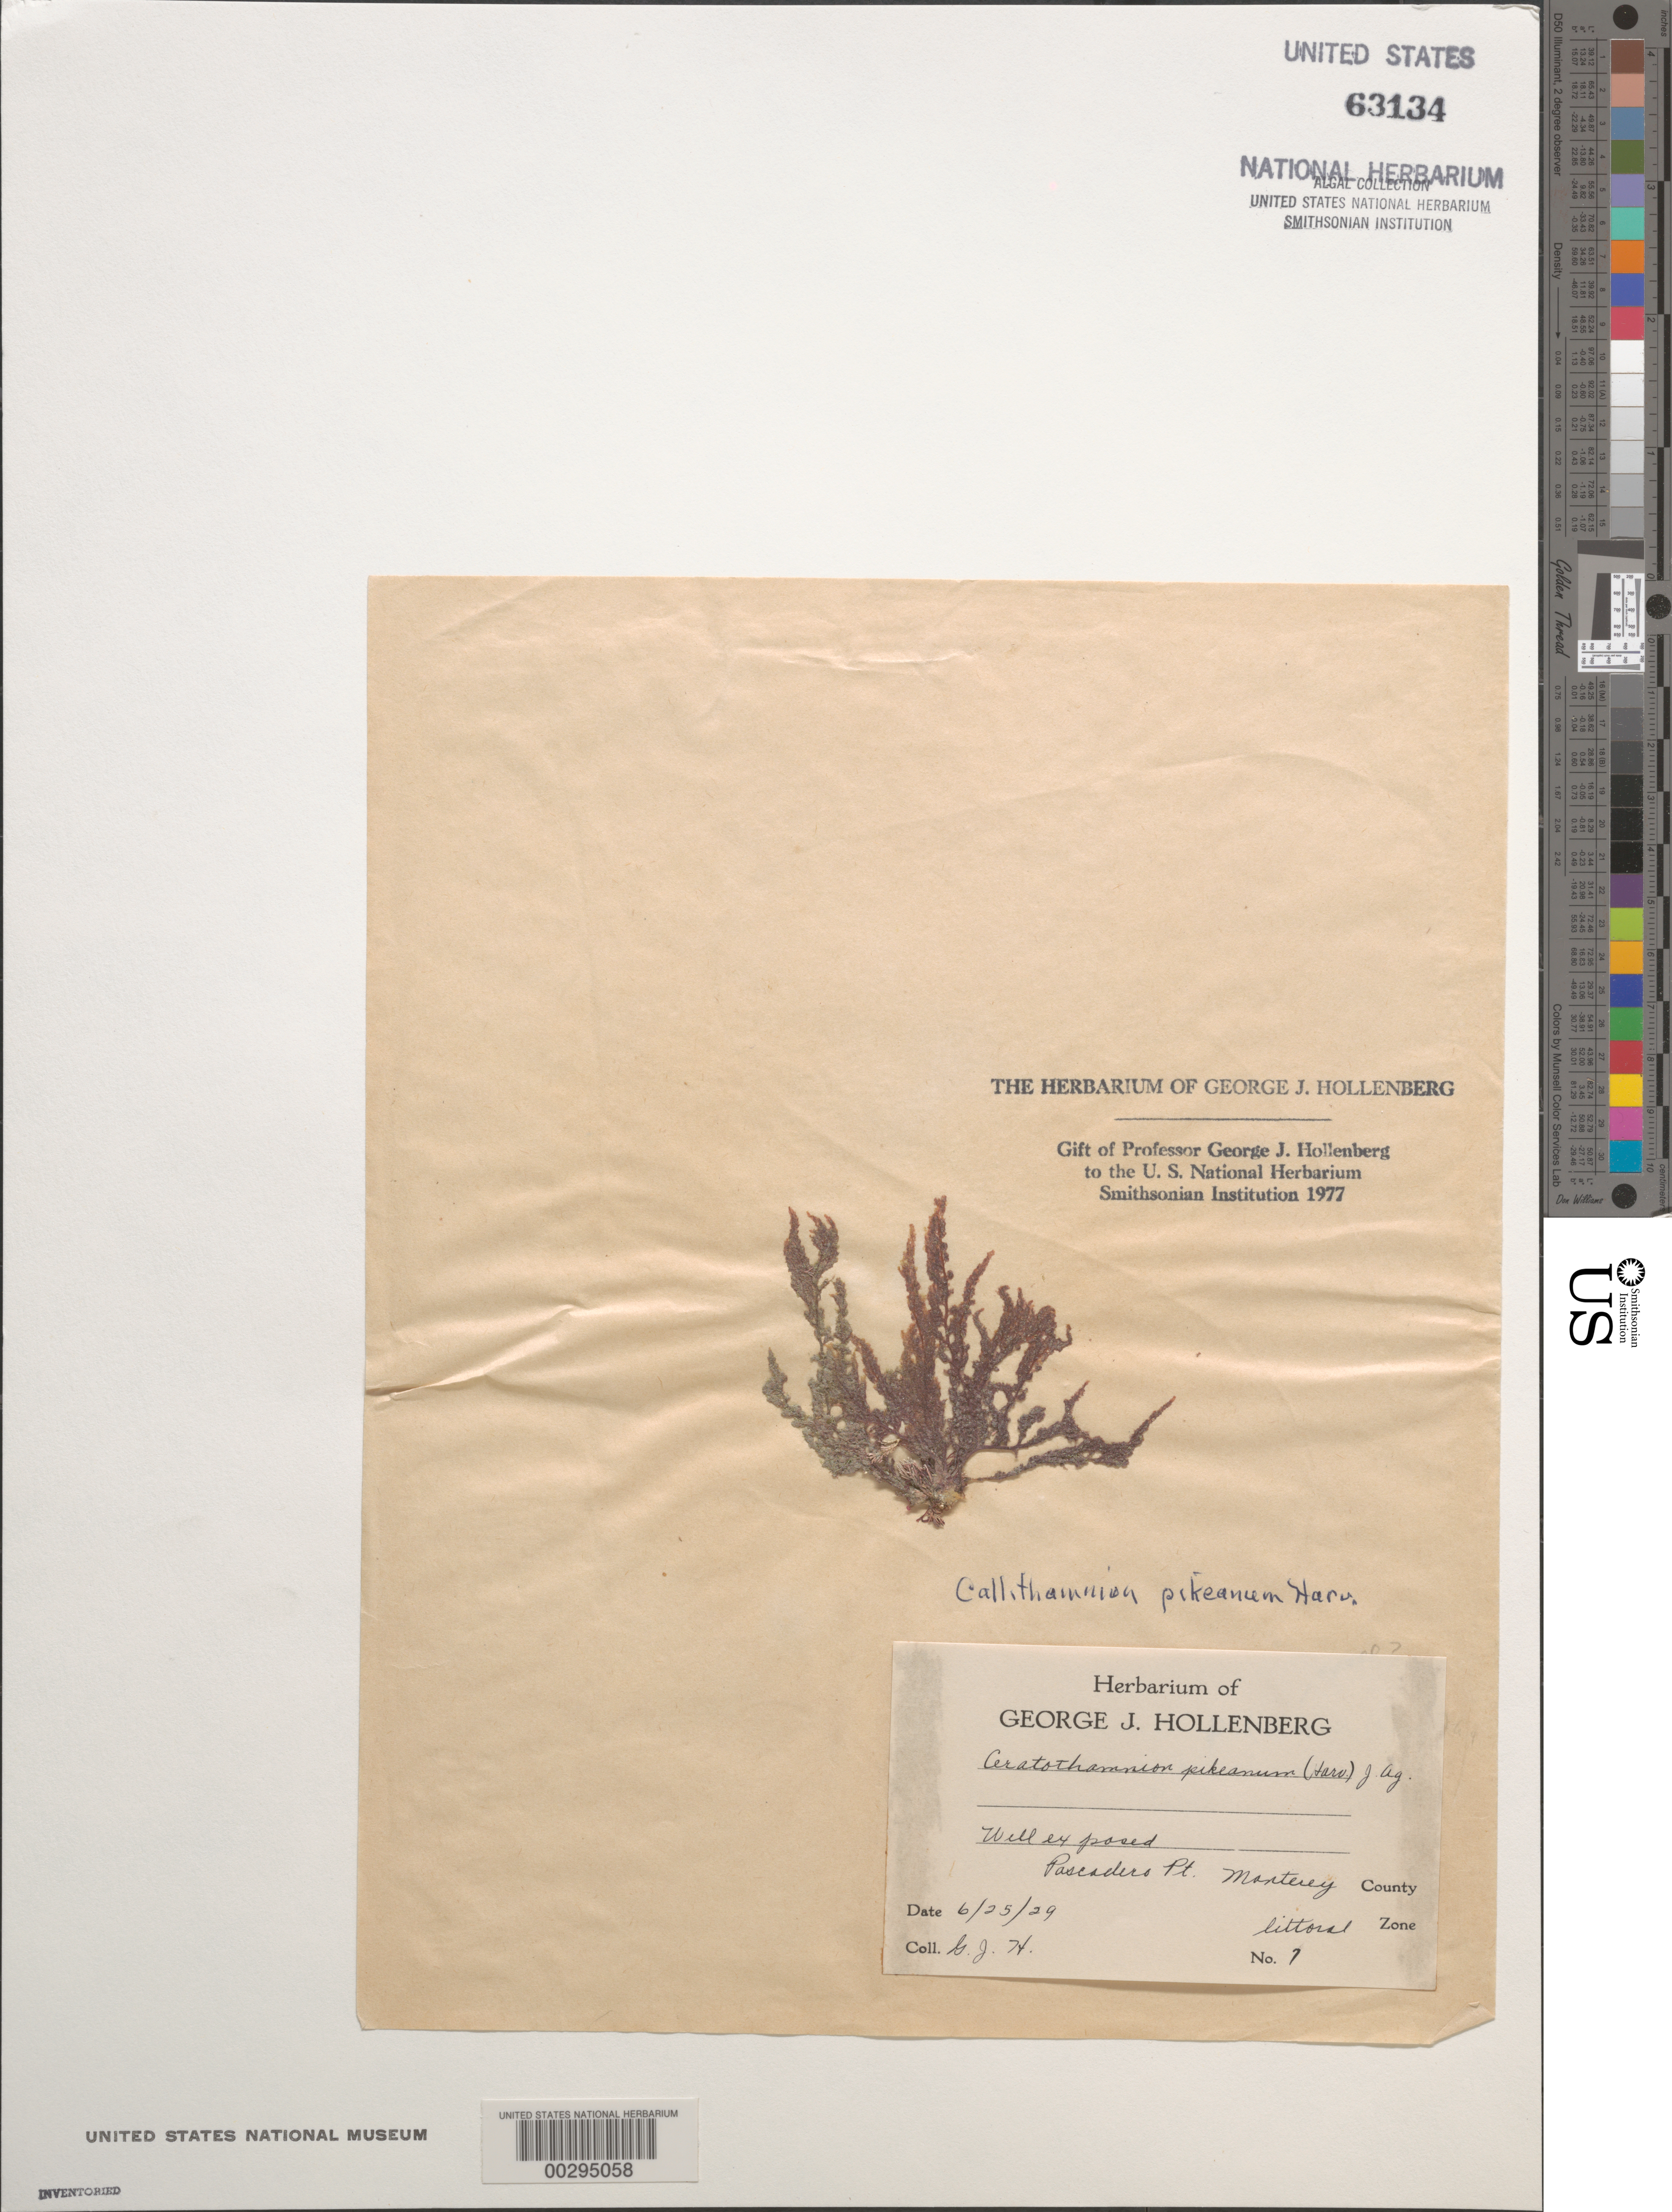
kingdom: Plantae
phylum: Rhodophyta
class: Florideophyceae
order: Ceramiales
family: Callithamniaceae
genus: Callithamnion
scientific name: Callithamnion pikeanum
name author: Harv.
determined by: Hollenberg, George J.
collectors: G. Hollenberg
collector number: GJH 7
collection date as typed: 25 Jun 1929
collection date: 1929-06-25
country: United States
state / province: California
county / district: Monterey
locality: Pescadero Point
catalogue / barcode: US 63134